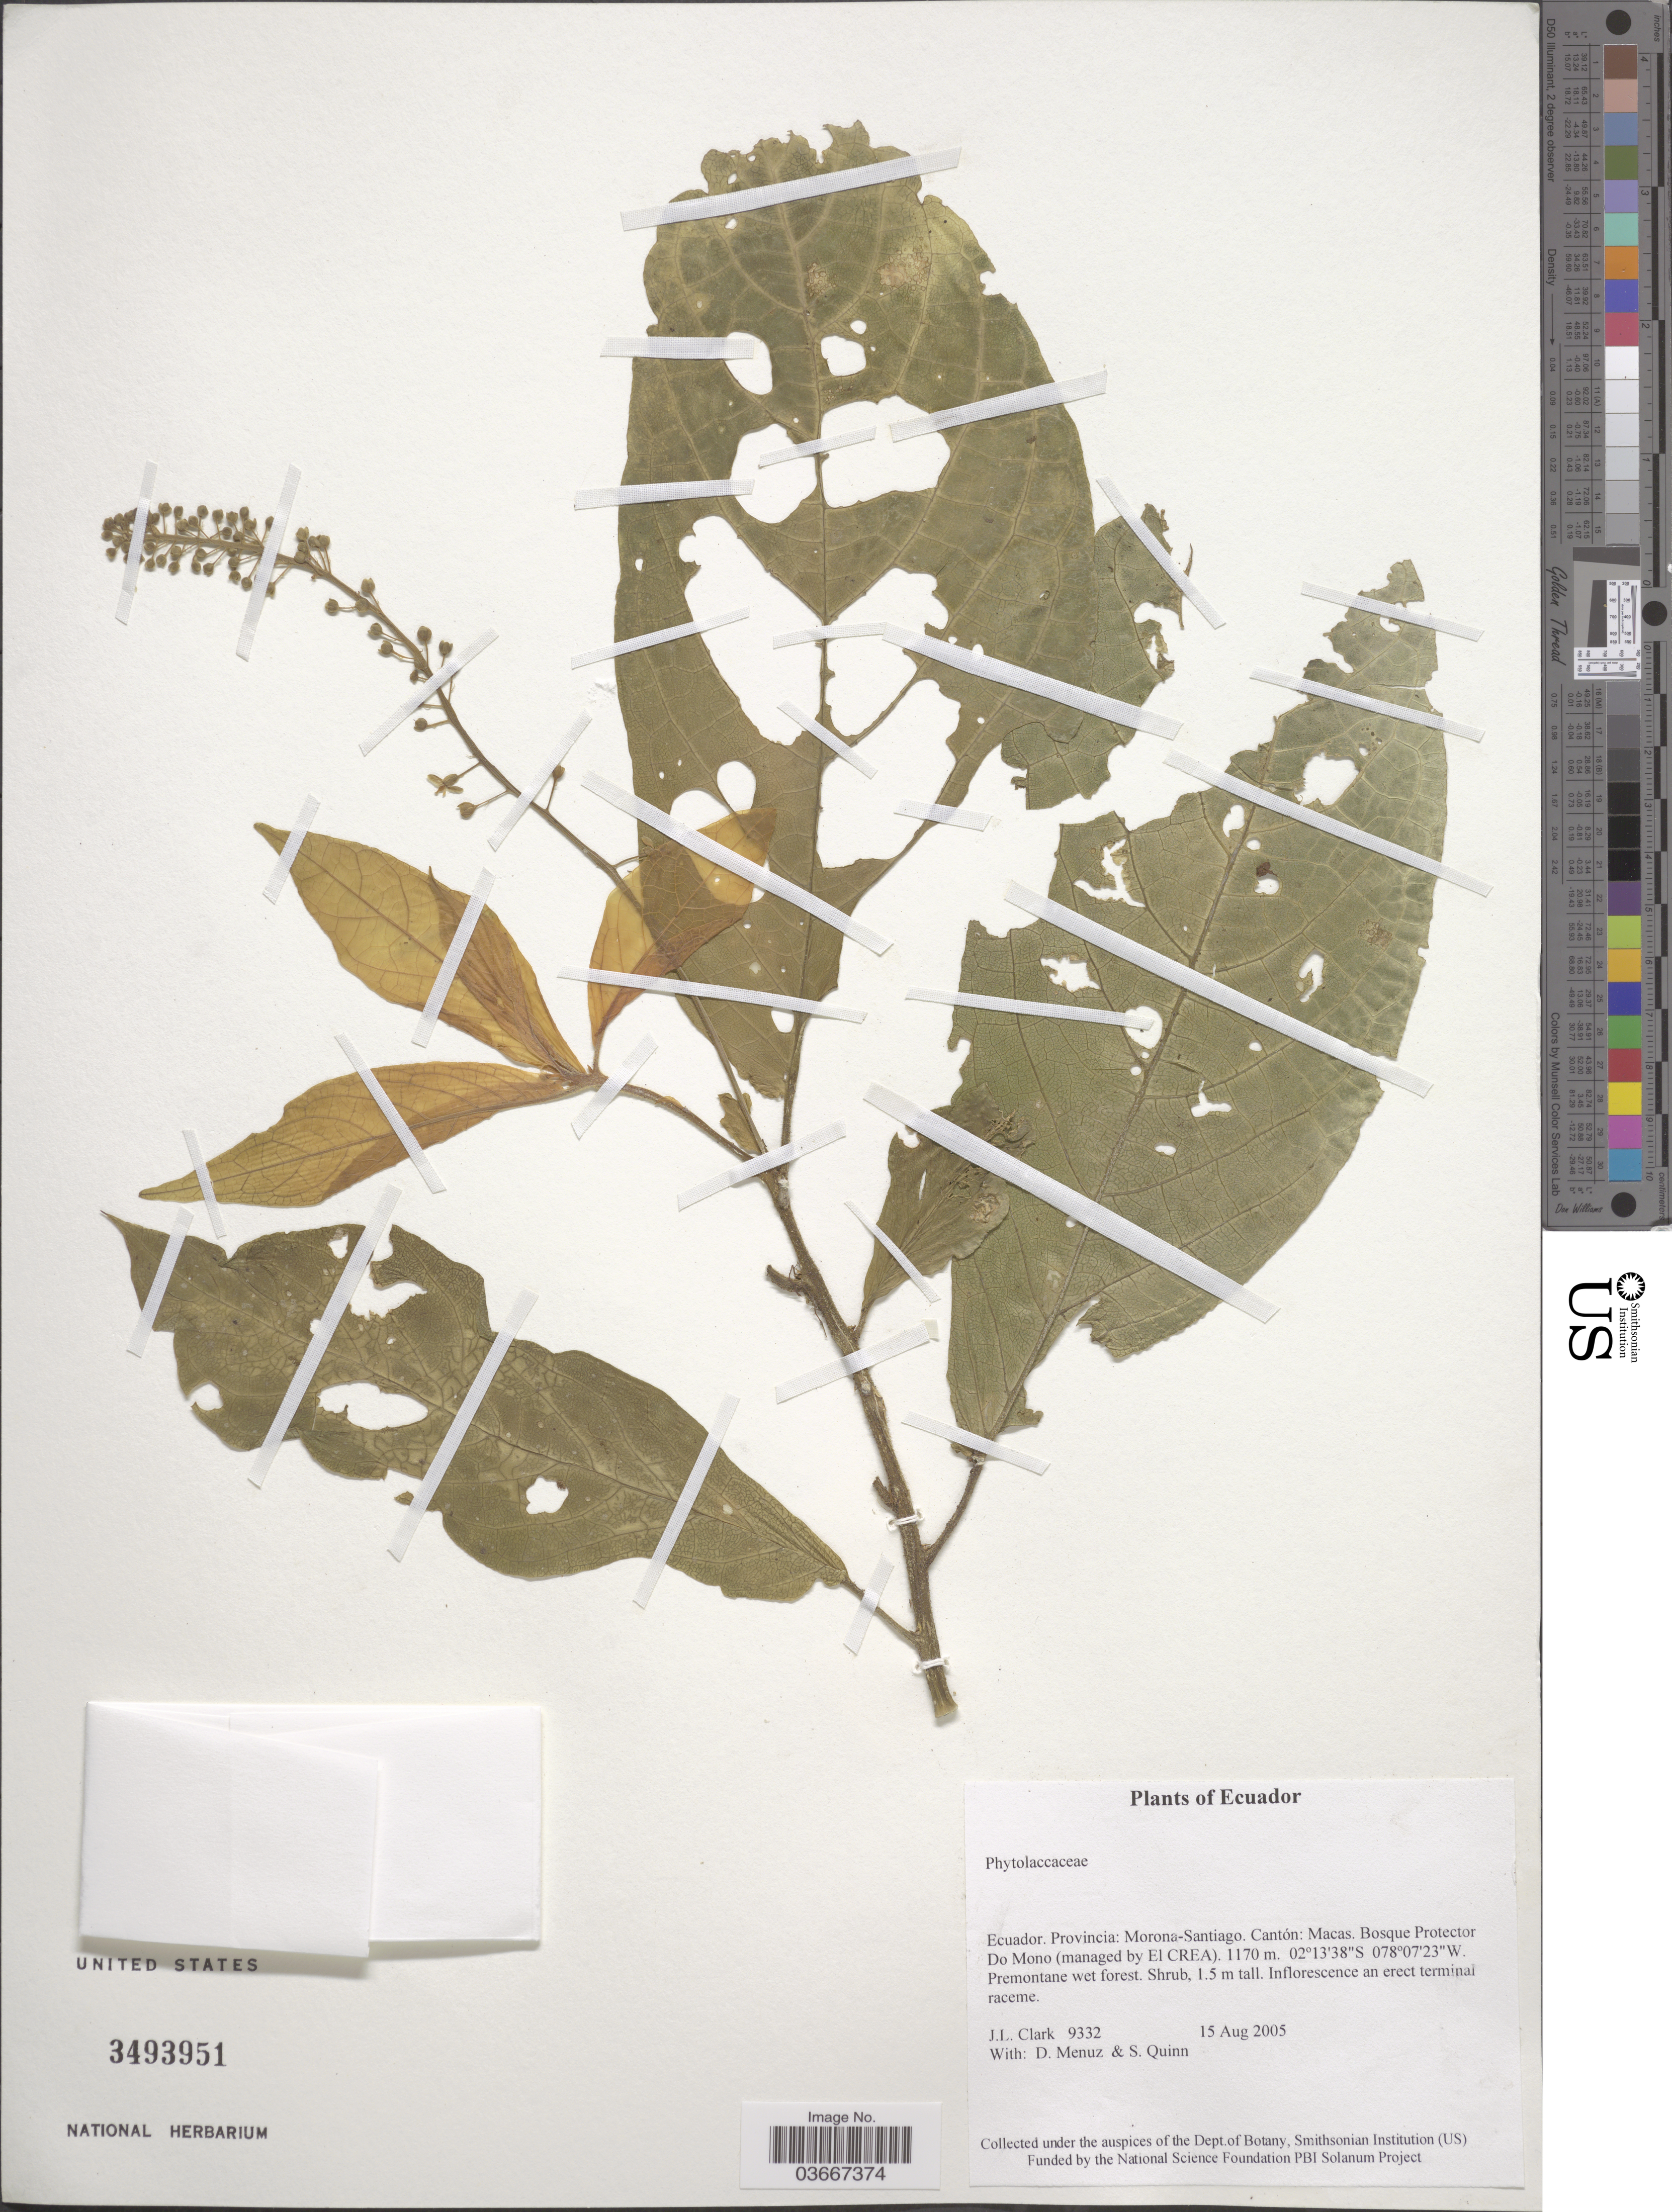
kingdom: Plantae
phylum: Tracheophyta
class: Magnoliopsida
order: Caryophyllales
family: Phytolaccaceae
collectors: J. L. Clark, D. Menuz & S. Quinn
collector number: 9332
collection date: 2005-08-15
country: Ecuador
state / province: Morona-Santiago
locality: Cantón: Macas. Bosque Protector Do Mono (managed by EI CREA).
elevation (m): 1170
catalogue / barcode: US 3493951